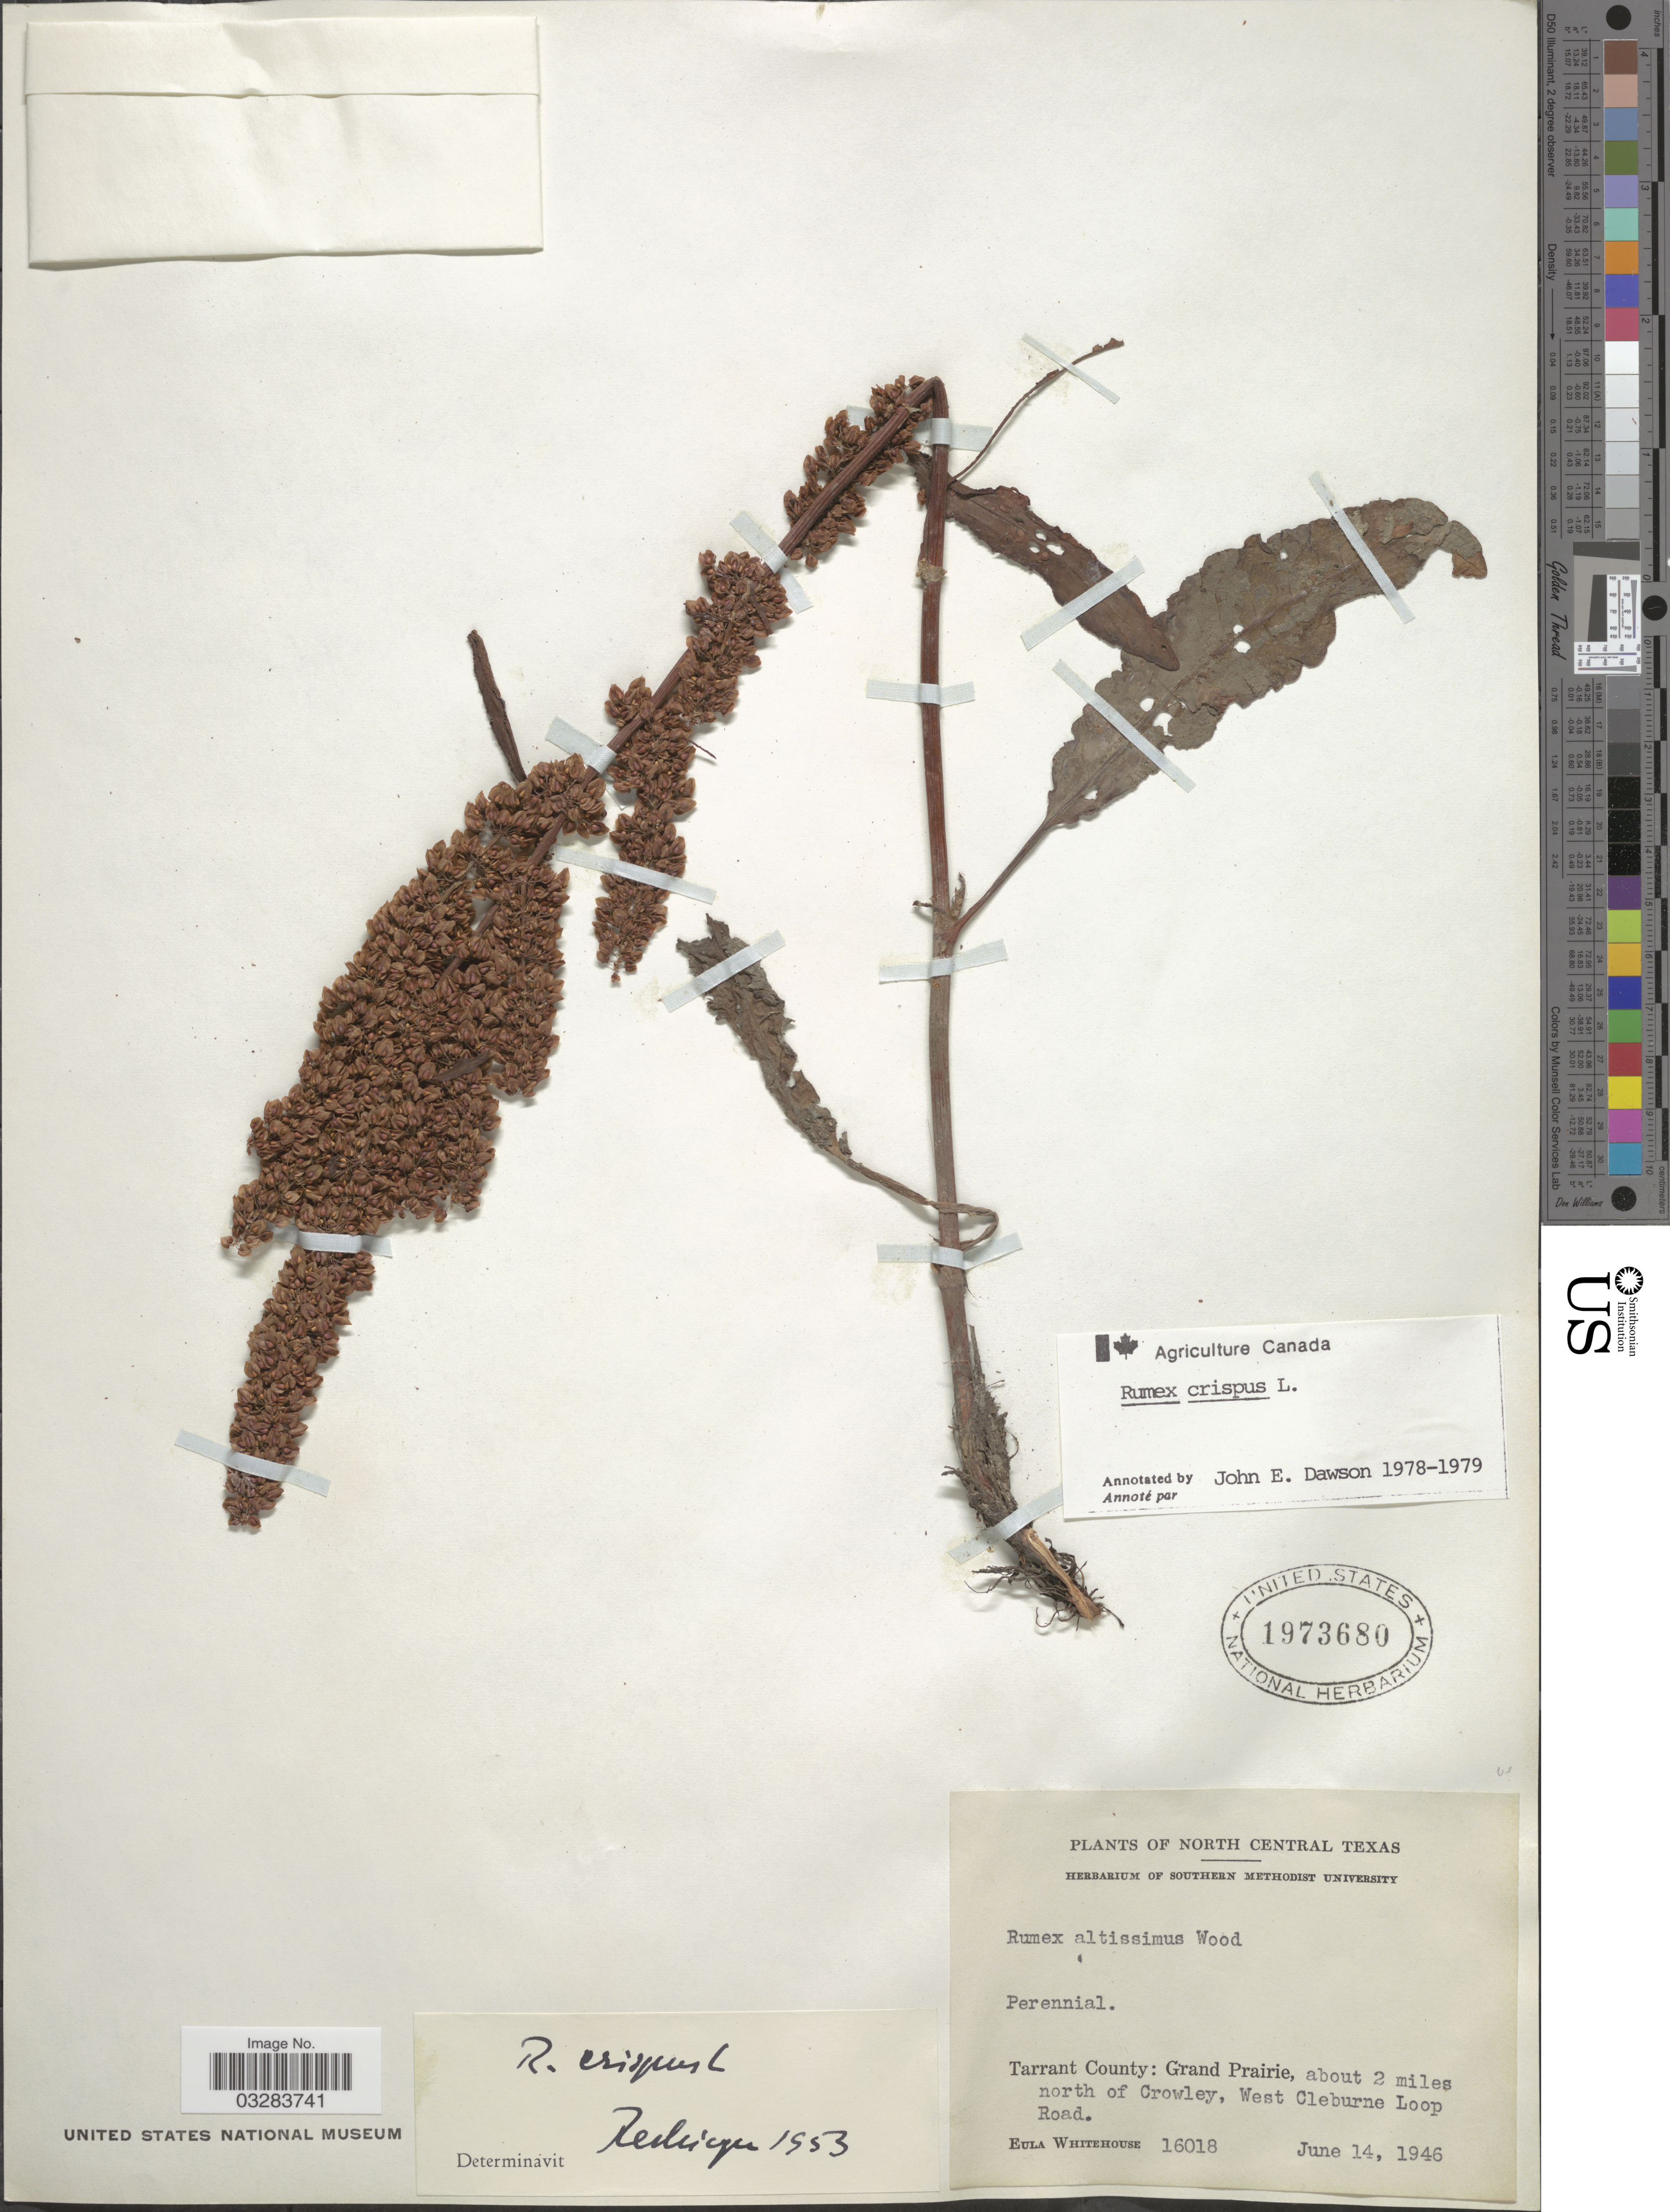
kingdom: Plantae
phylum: Tracheophyta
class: Magnoliopsida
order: Caryophyllales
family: Polygonaceae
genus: Rumex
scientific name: Rumex crispus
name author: L.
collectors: E. Whitehouse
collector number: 16018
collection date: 1946-06-14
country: United States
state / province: Texas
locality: North Central Texas, Tarrant County: Grand Prairie, about 2 miles north of Crowley, West Cleburne Loop Road.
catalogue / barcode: US 1973680